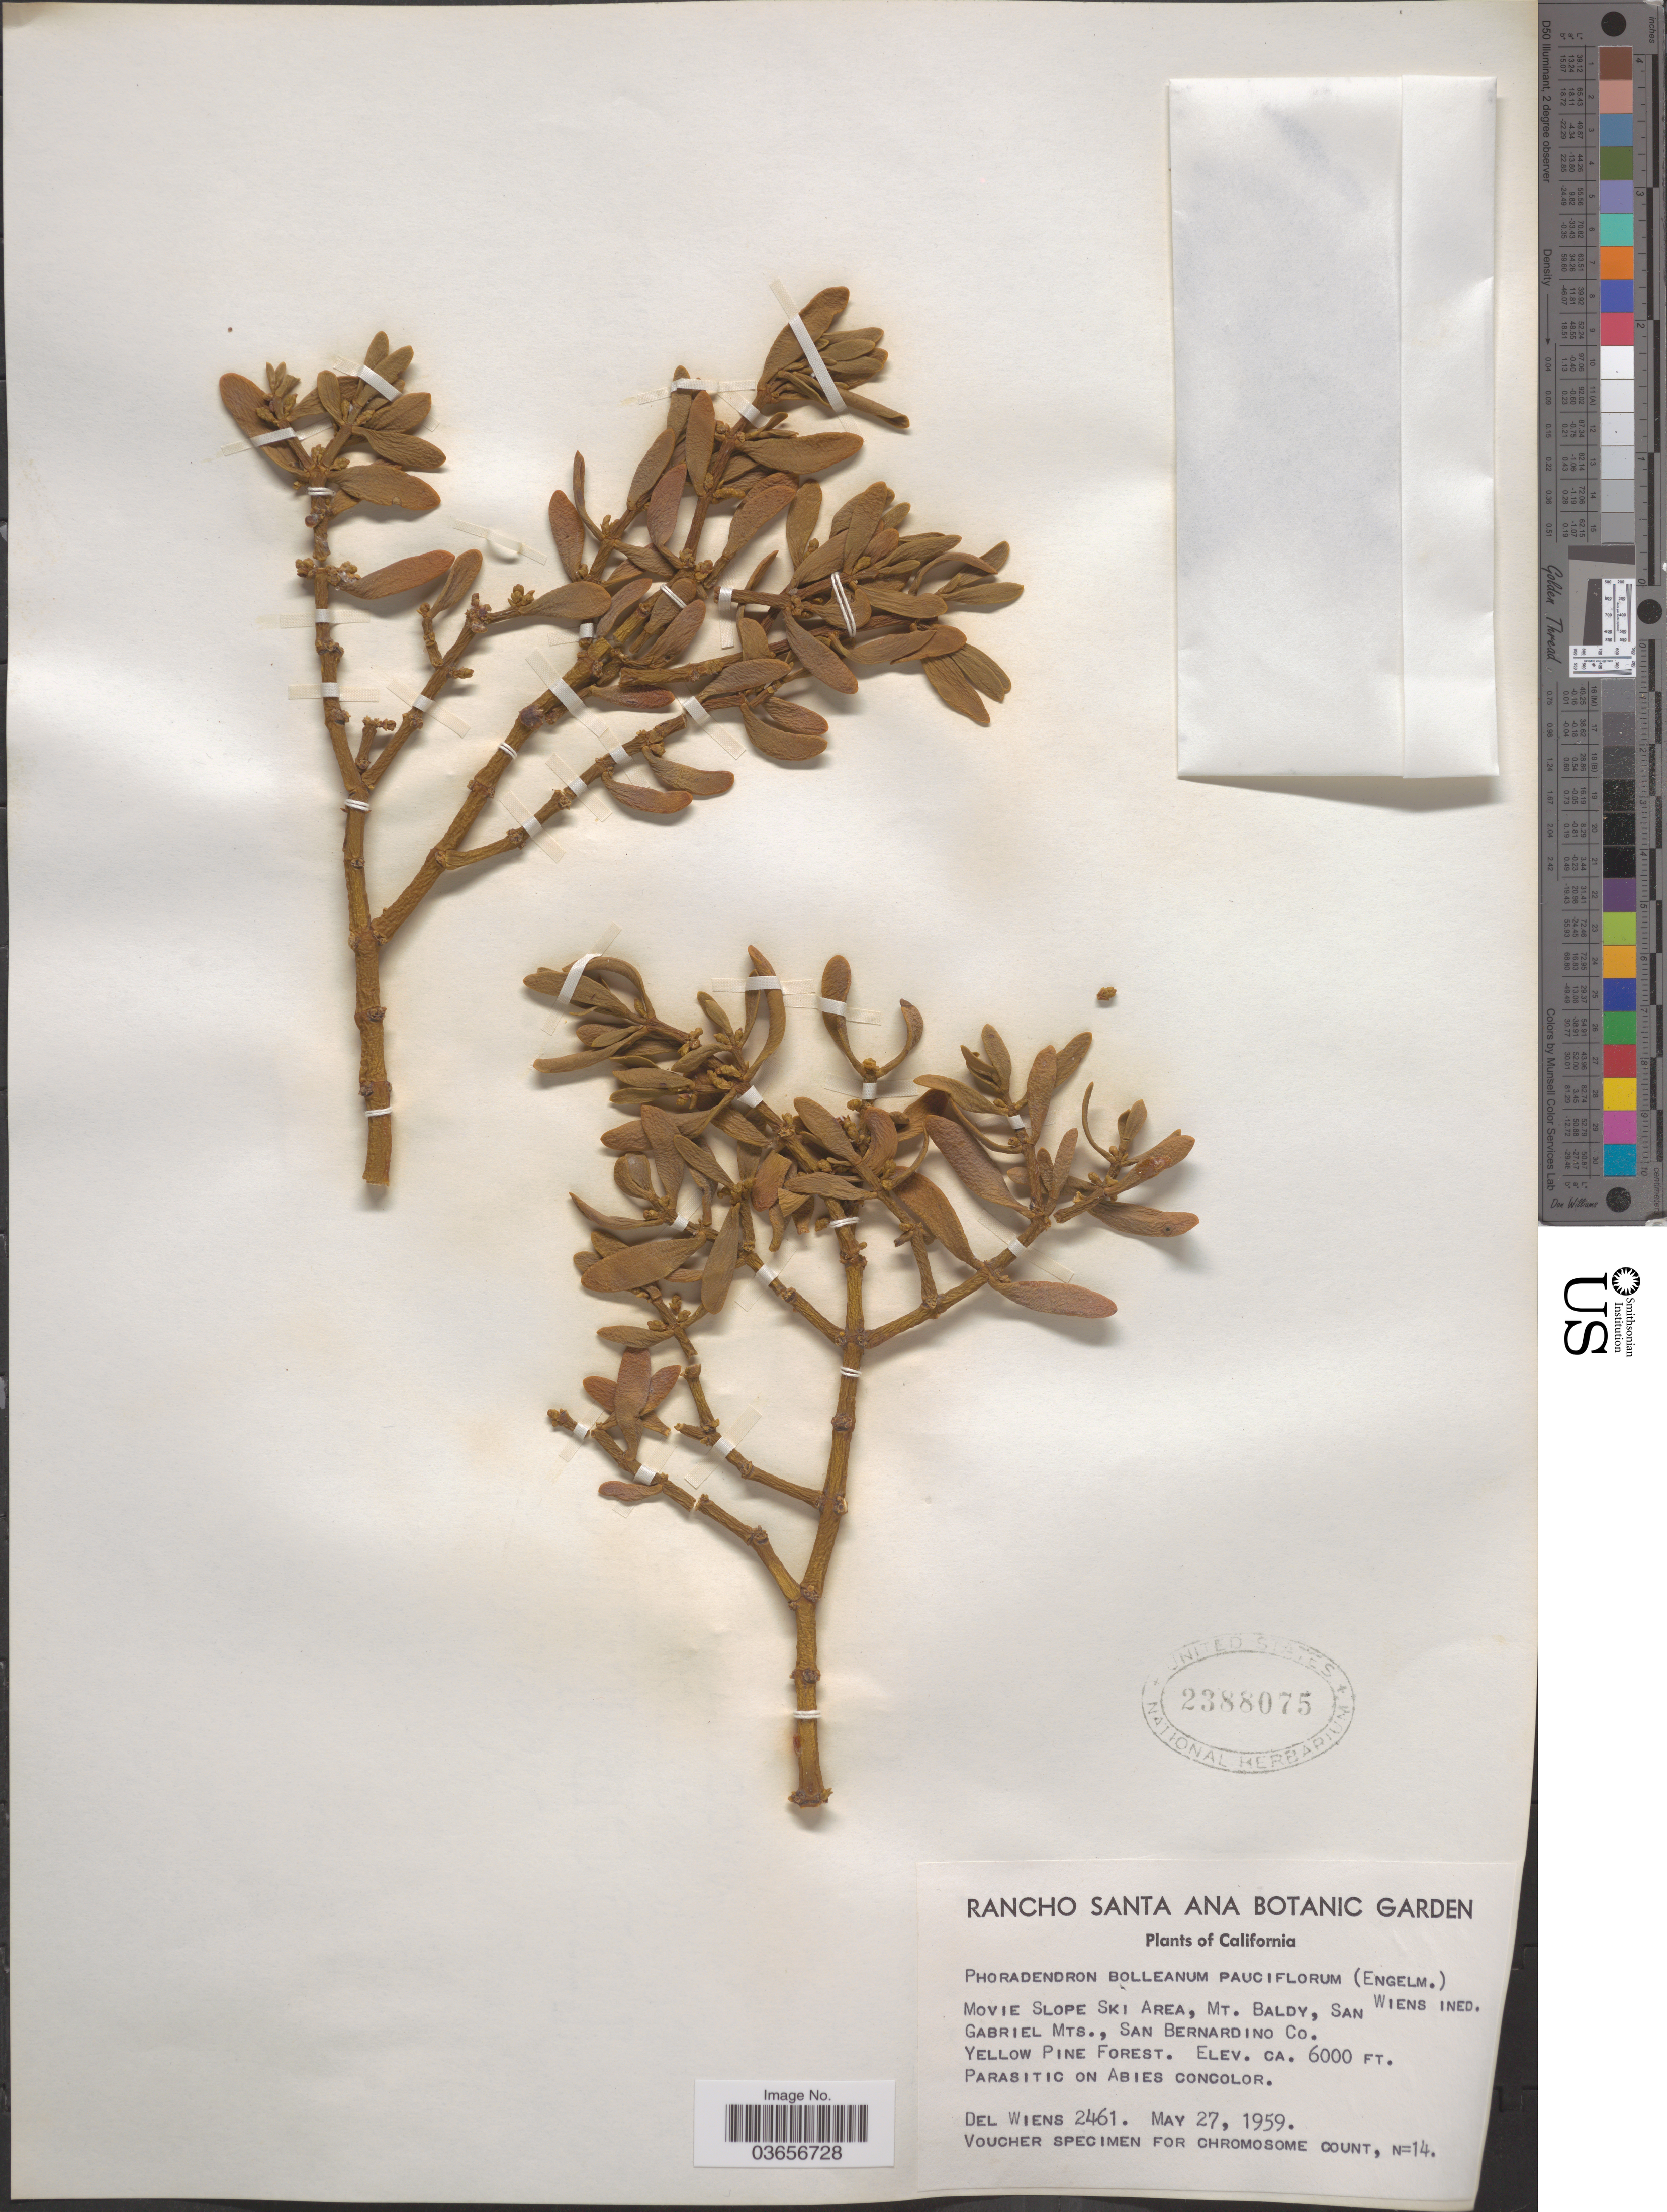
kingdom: Plantae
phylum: Tracheophyta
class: Magnoliopsida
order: Santalales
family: Viscaceae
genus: Phoradendron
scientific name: Phoradendron bolleanum var. pauciflorum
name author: (Torr.) Fosberg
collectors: D. Wiens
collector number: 2461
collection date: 1959-05-27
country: United States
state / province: California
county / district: Los Angeles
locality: Movie Slope Ski Area, Mt. Baldy, San Gabriel Mts., San Bernardino Co.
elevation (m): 1829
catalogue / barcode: US 2388075